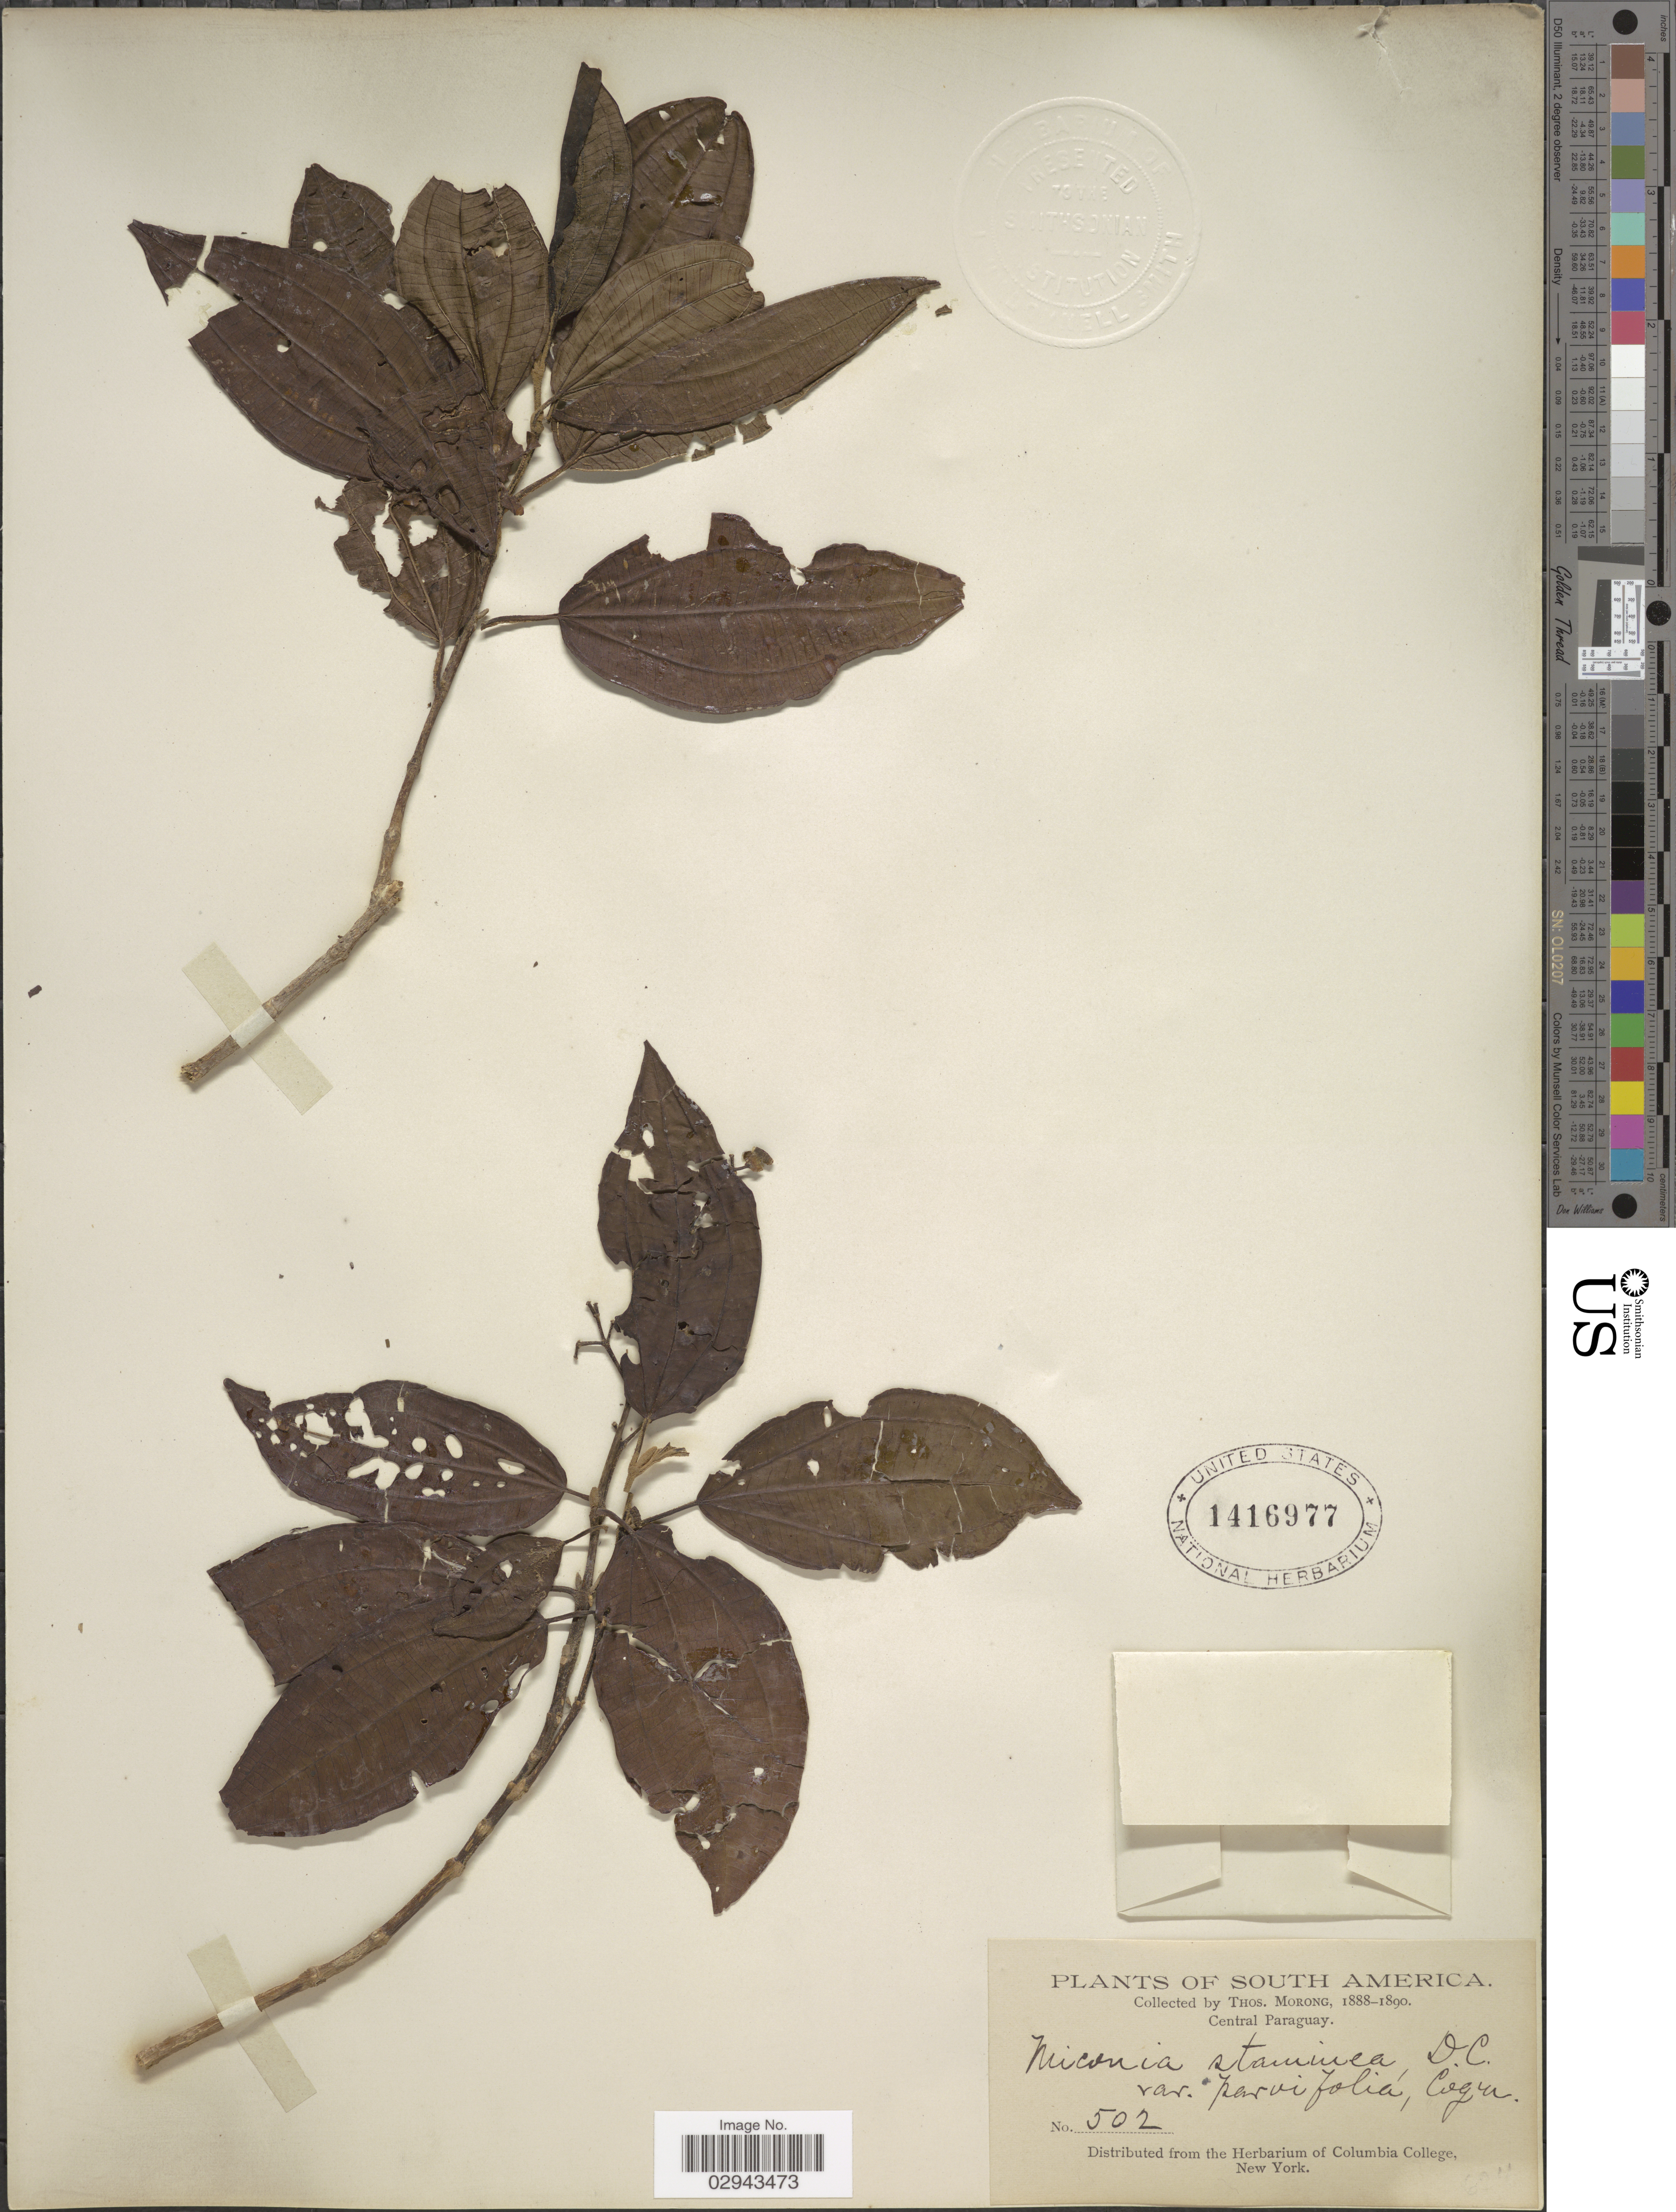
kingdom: Plantae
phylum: Tracheophyta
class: Magnoliopsida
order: Myrtales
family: Melastomataceae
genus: Miconia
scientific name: Miconia staminea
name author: DC.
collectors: ex herb. T. Morong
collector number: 502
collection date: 1888/1890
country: Paraguay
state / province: Central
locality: Central Paraguay.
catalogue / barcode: US 1416977